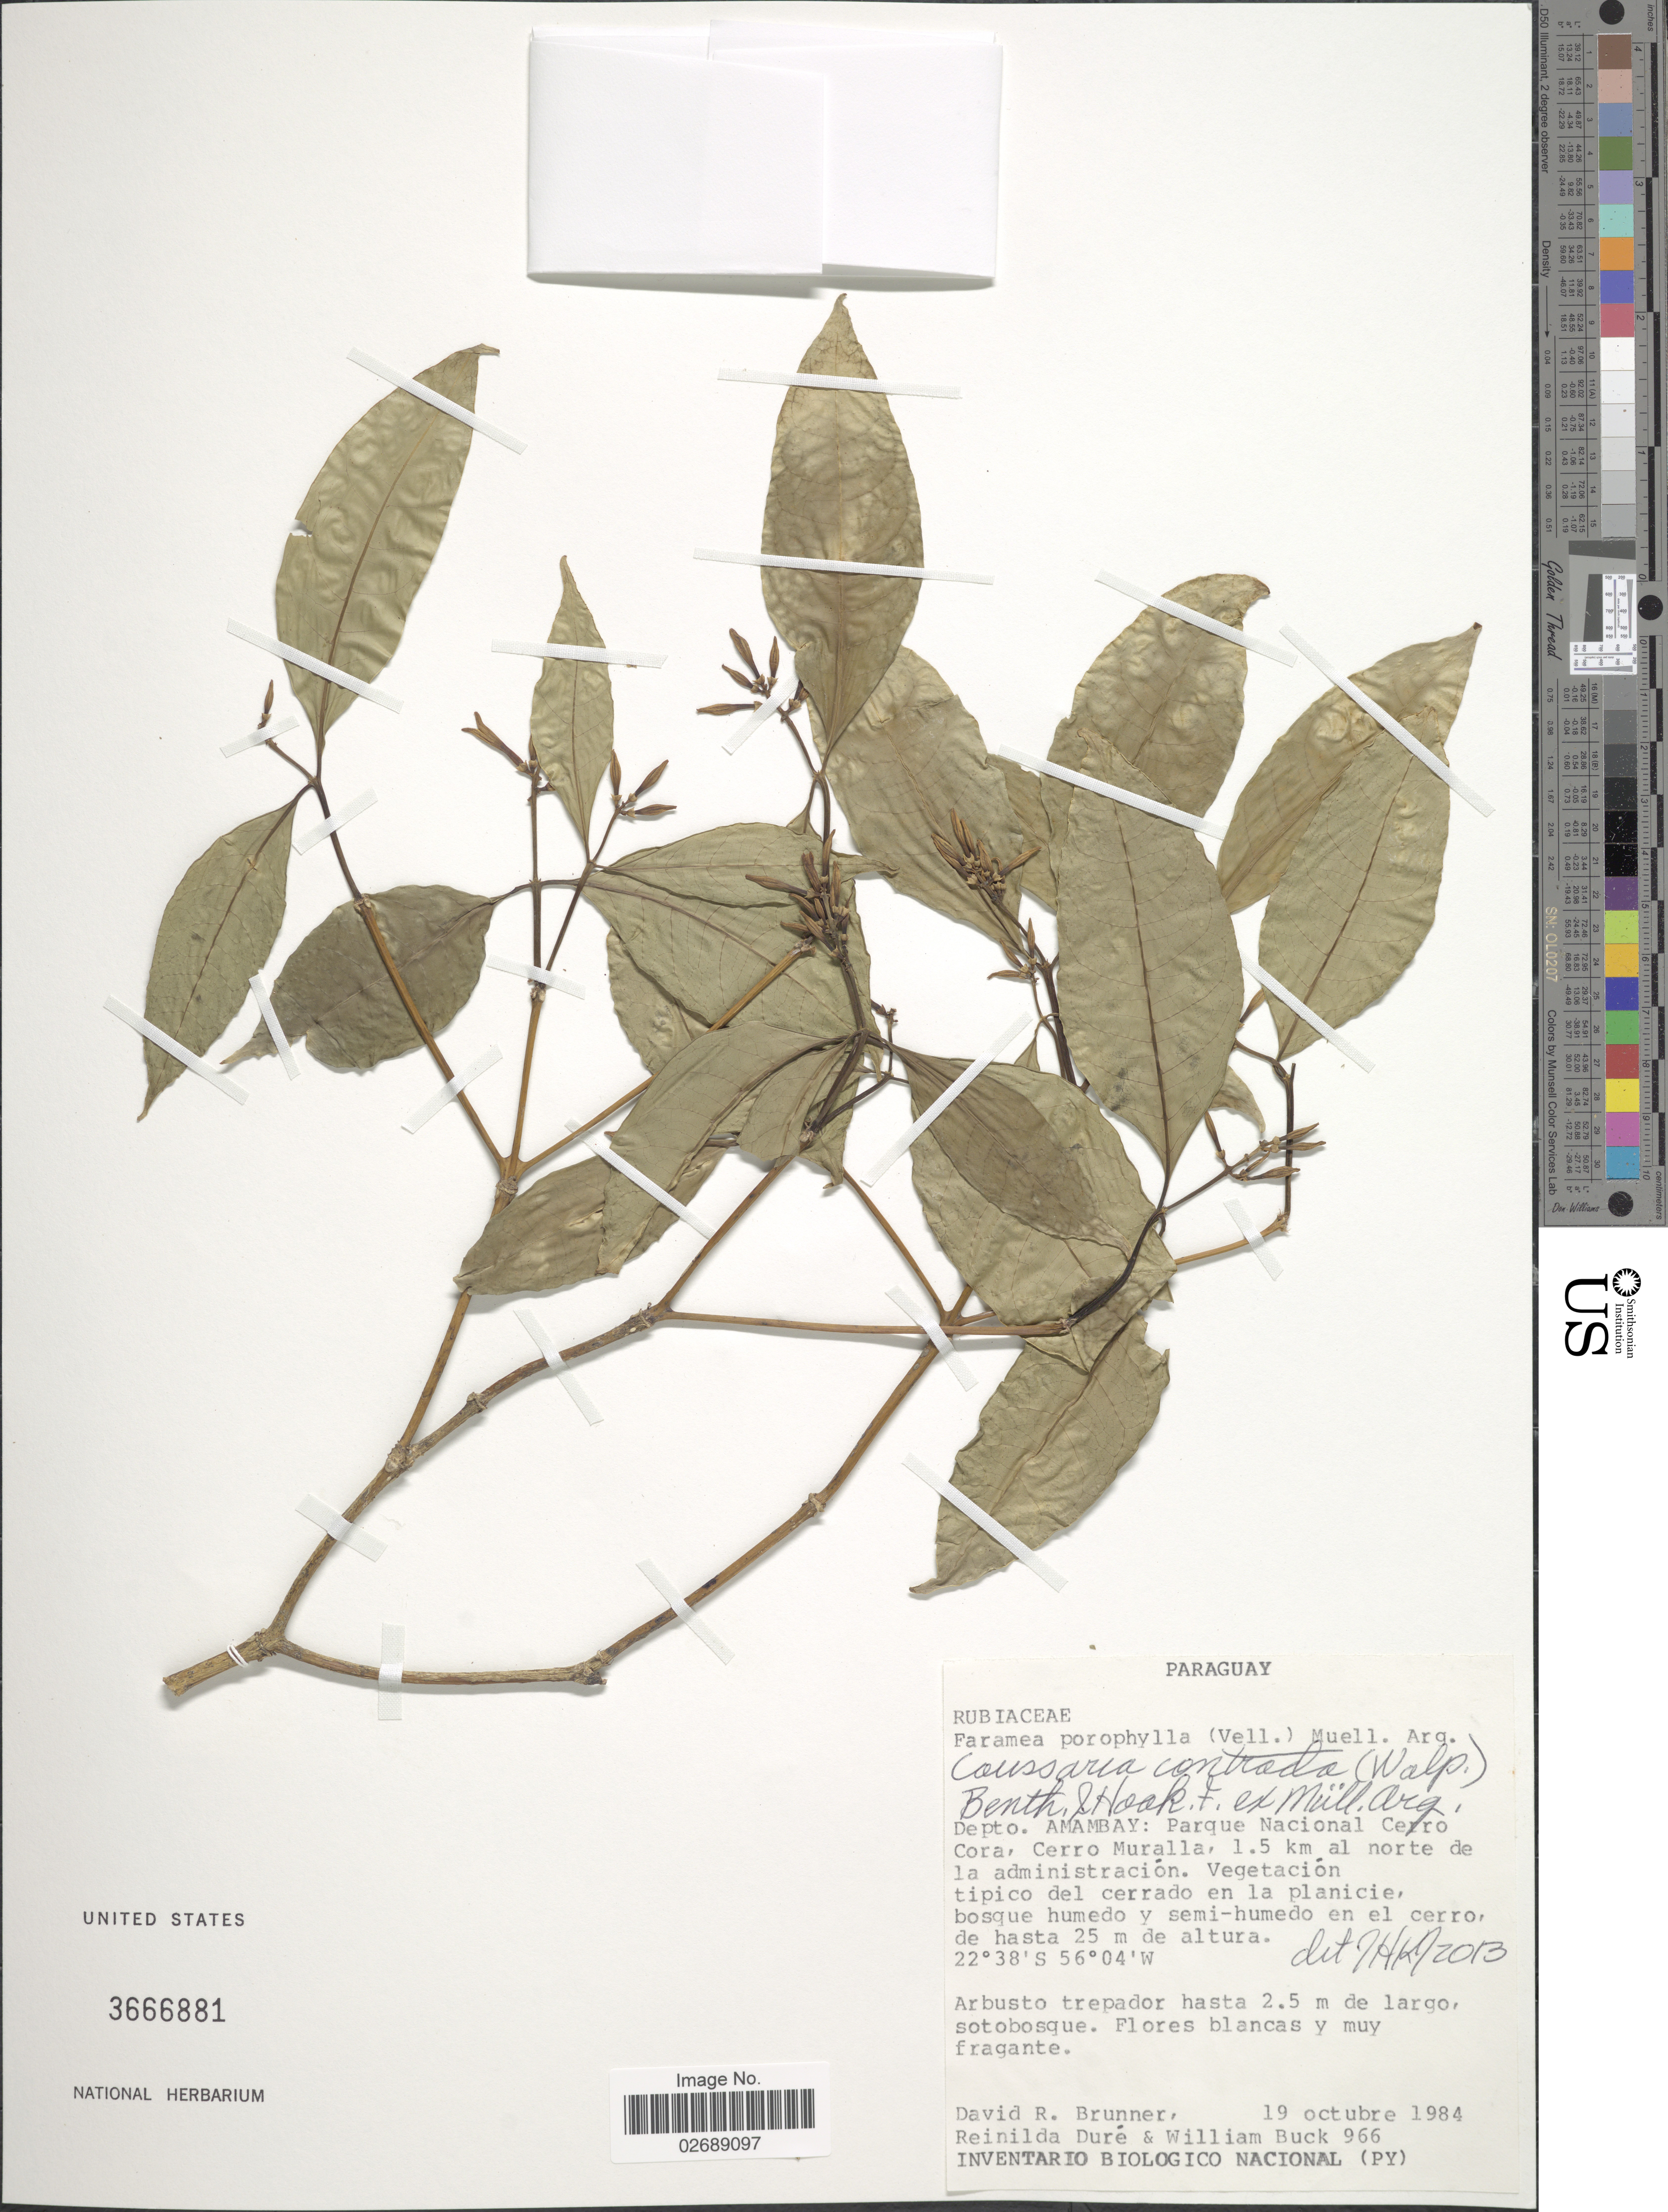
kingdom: Plantae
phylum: Tracheophyta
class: Magnoliopsida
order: Gentianales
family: Rubiaceae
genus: Coussarea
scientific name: Coussarea contracta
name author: (Walp.) Benth. & Hook. f. ex Müll. Arg.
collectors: D. R. Brunner, R. Duré & W. Buck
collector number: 966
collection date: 1984-10-19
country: Paraguay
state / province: Amambay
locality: Parque Nacional Cerro Cora, Cerro Mualia, 1.5 km al norte de la administracion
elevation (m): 25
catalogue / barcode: US 3666881